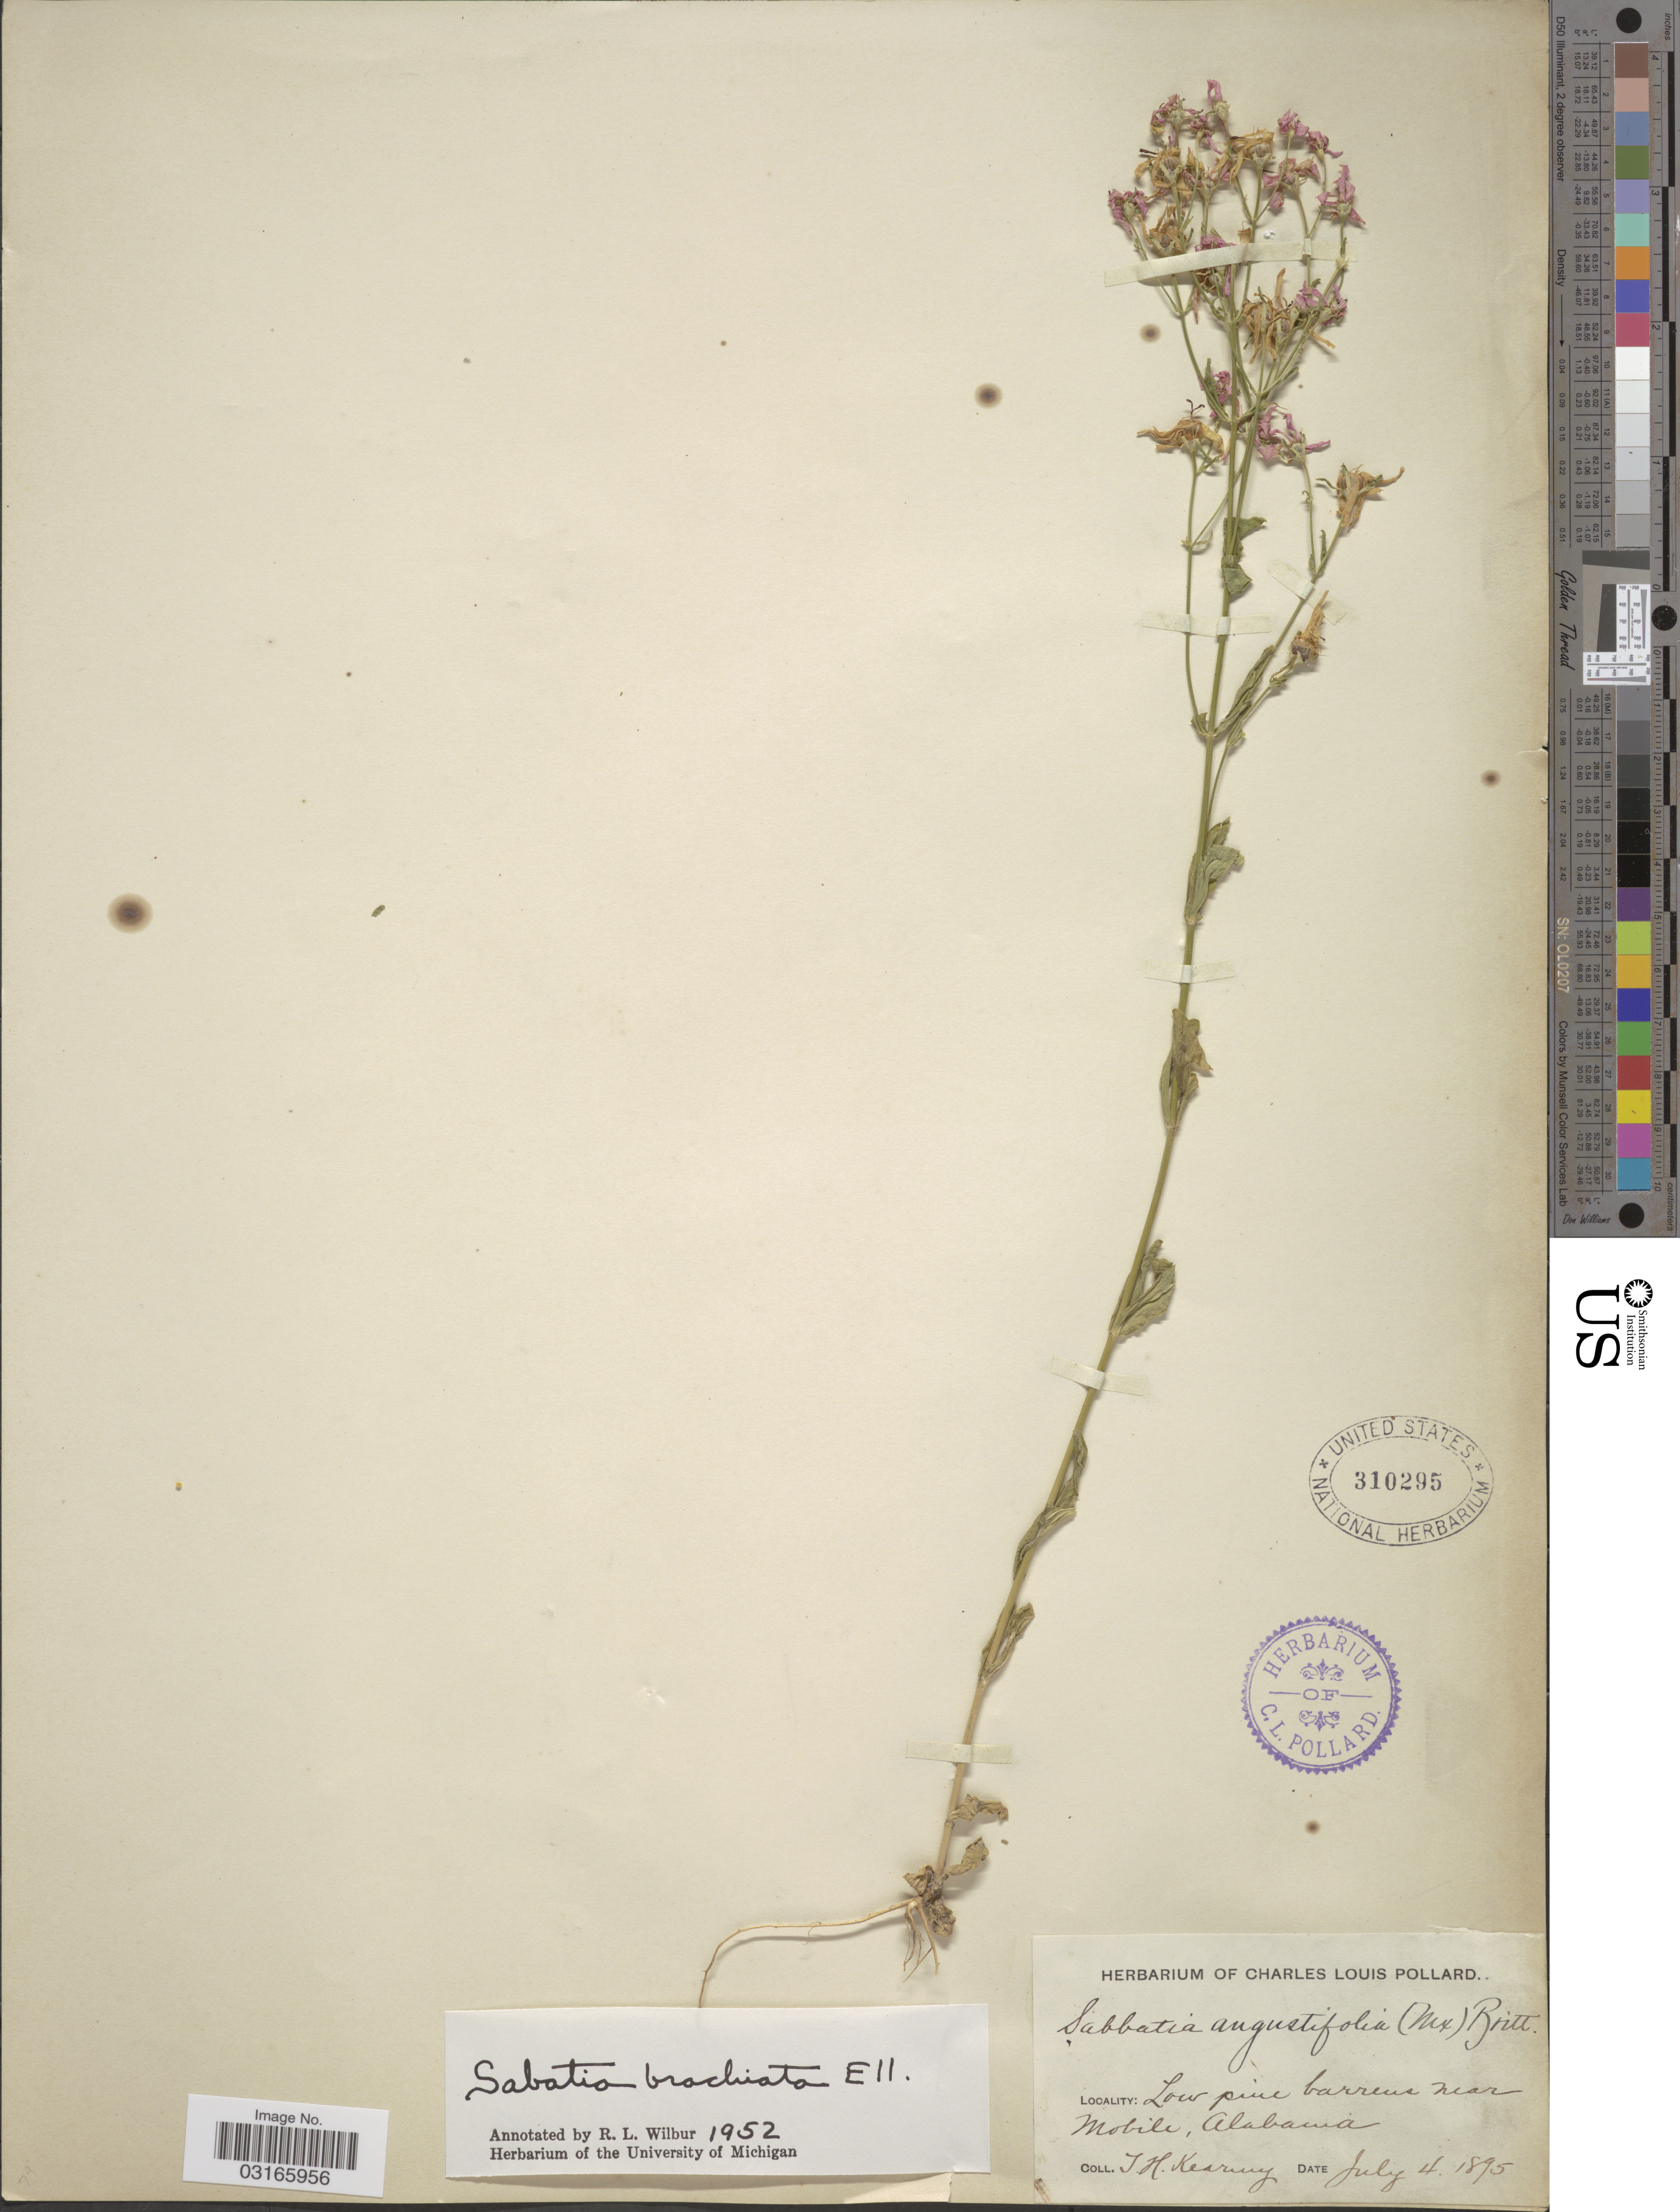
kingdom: Plantae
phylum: Tracheophyta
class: Magnoliopsida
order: Gentianales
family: Gentianaceae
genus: Sabatia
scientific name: Sabatia brachiata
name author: Elliott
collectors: T. H. Kearney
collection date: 1895-07-04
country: United States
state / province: Alabama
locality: Low pine barrens near Mobile, Alabama.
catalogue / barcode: US 310295